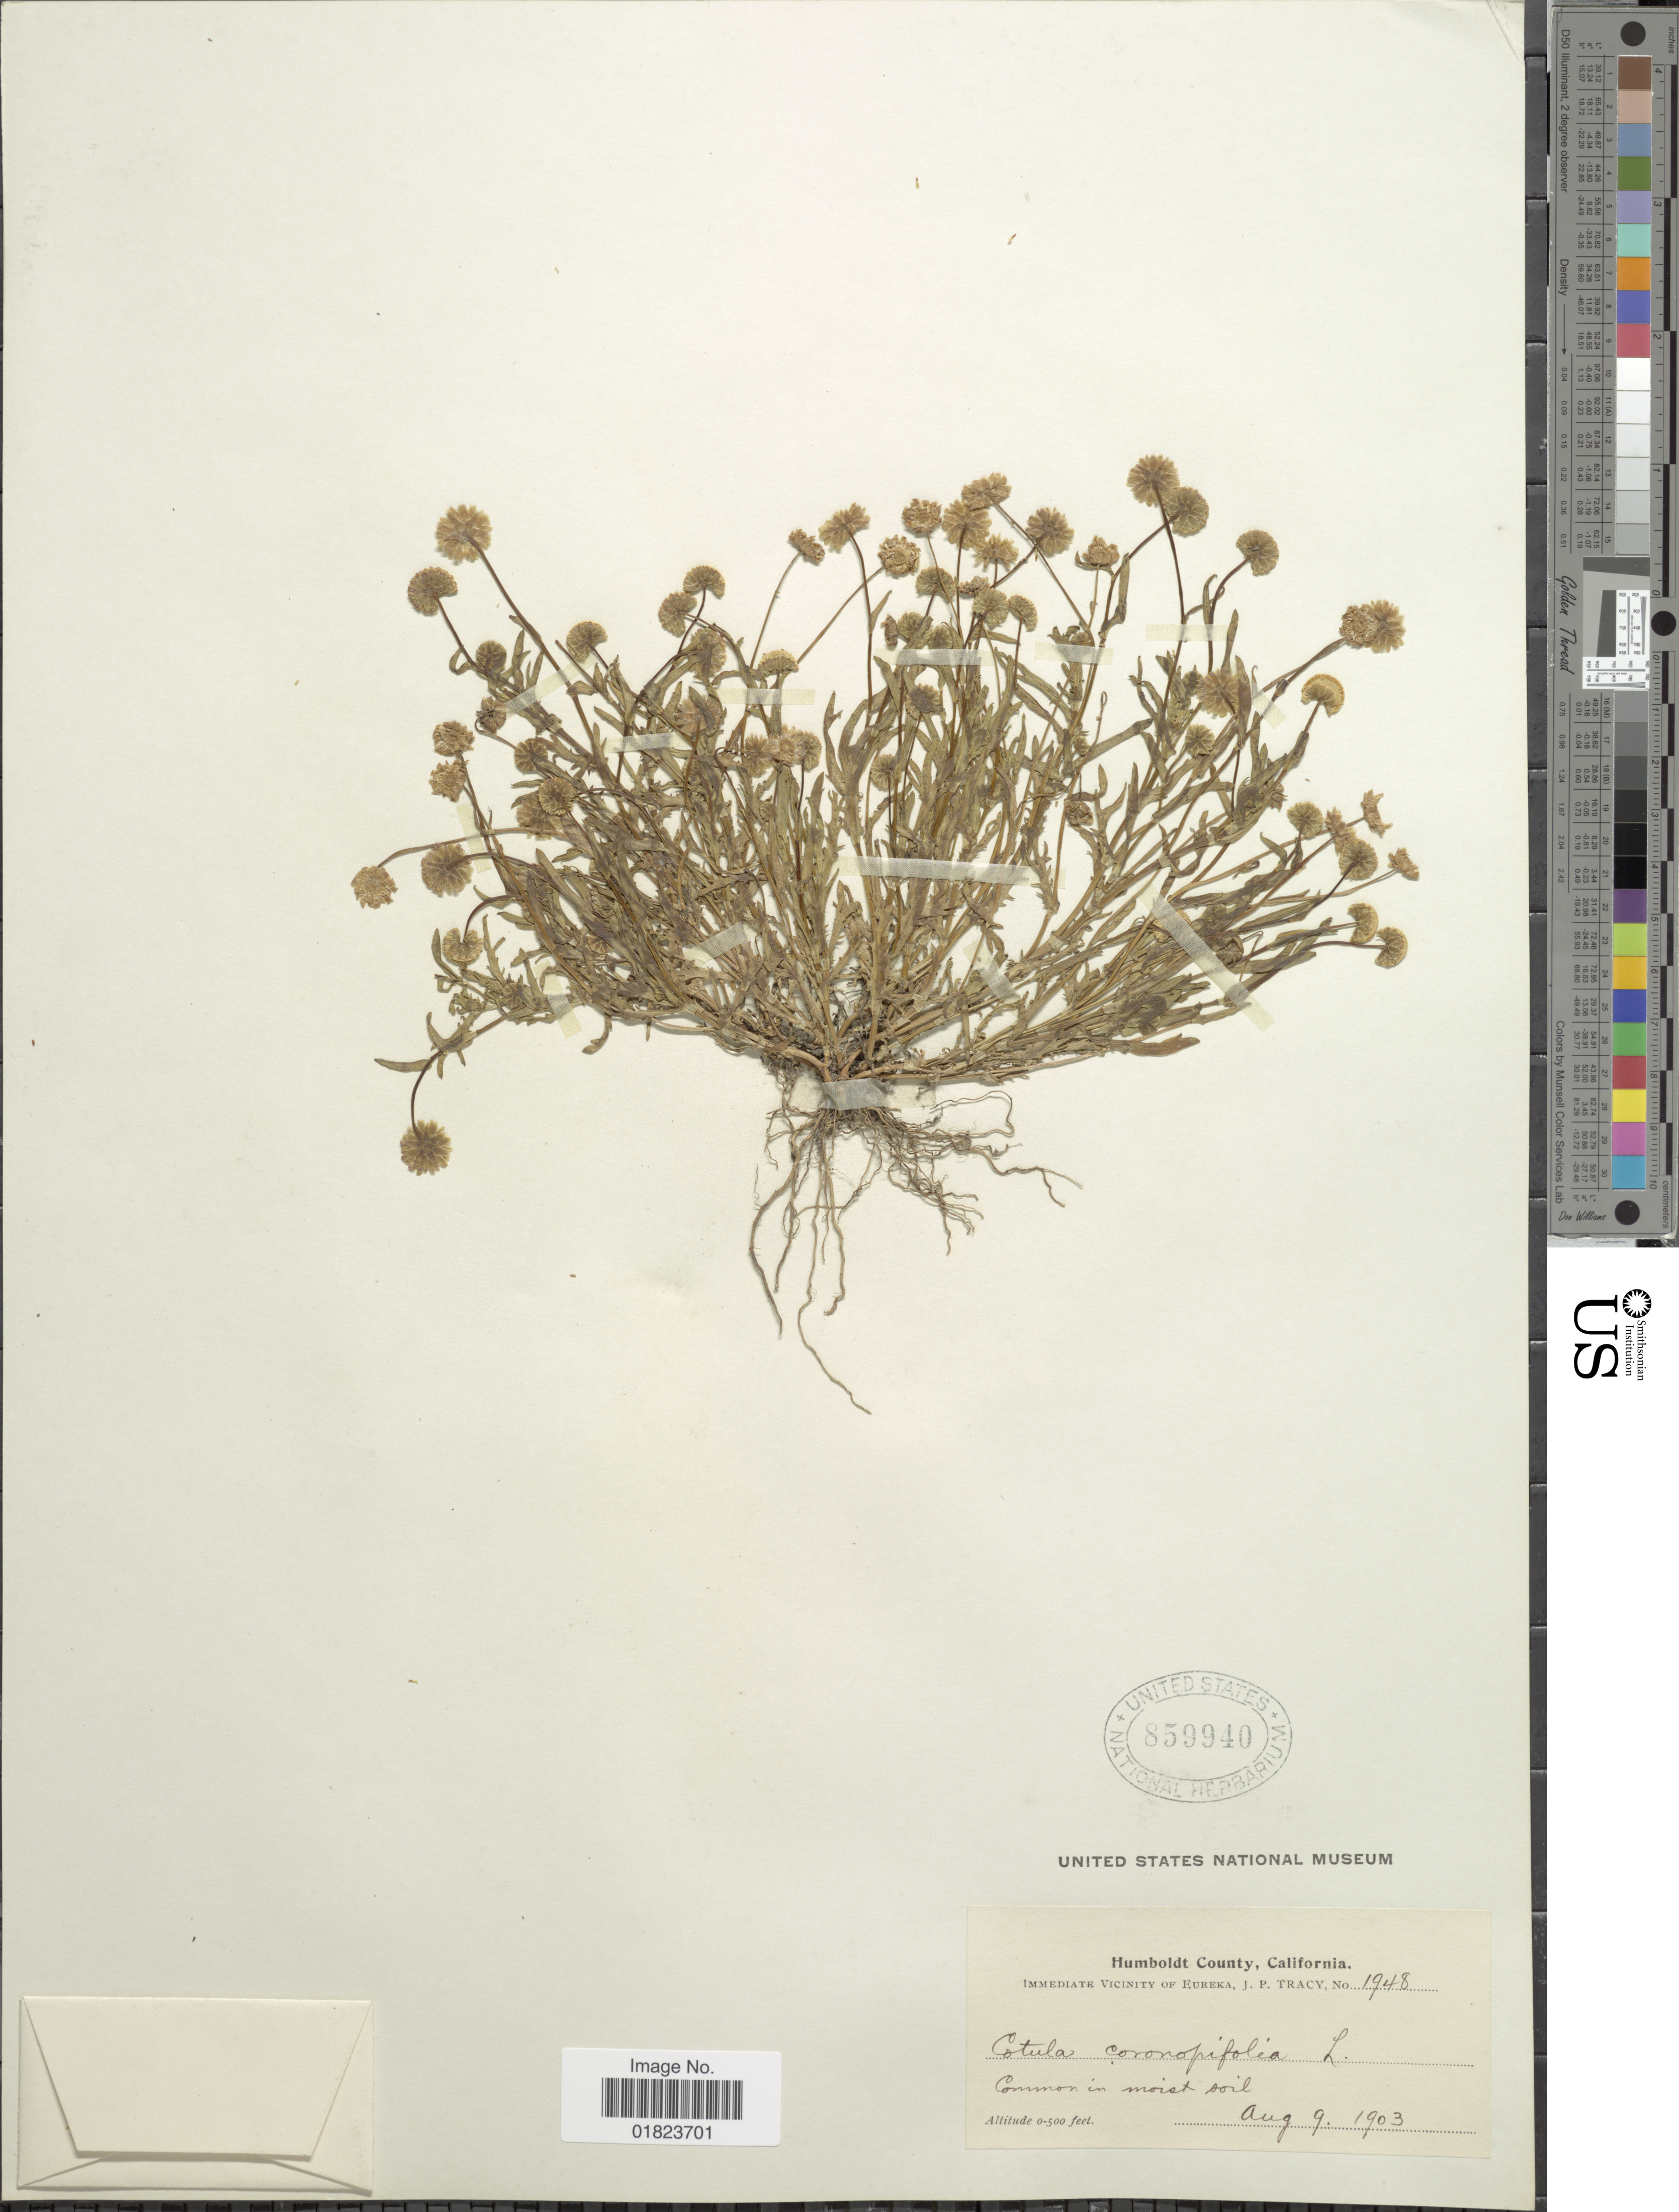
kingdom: Plantae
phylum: Tracheophyta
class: Magnoliopsida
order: Asterales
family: Asteraceae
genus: Cotula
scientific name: Cotula coronopifolia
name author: L.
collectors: J. Tracy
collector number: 1948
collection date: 1903-08-09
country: United States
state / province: California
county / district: Humboldt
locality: Humboldt County, California. Immediate Vicinity of Eureka.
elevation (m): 0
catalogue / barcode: US 859940